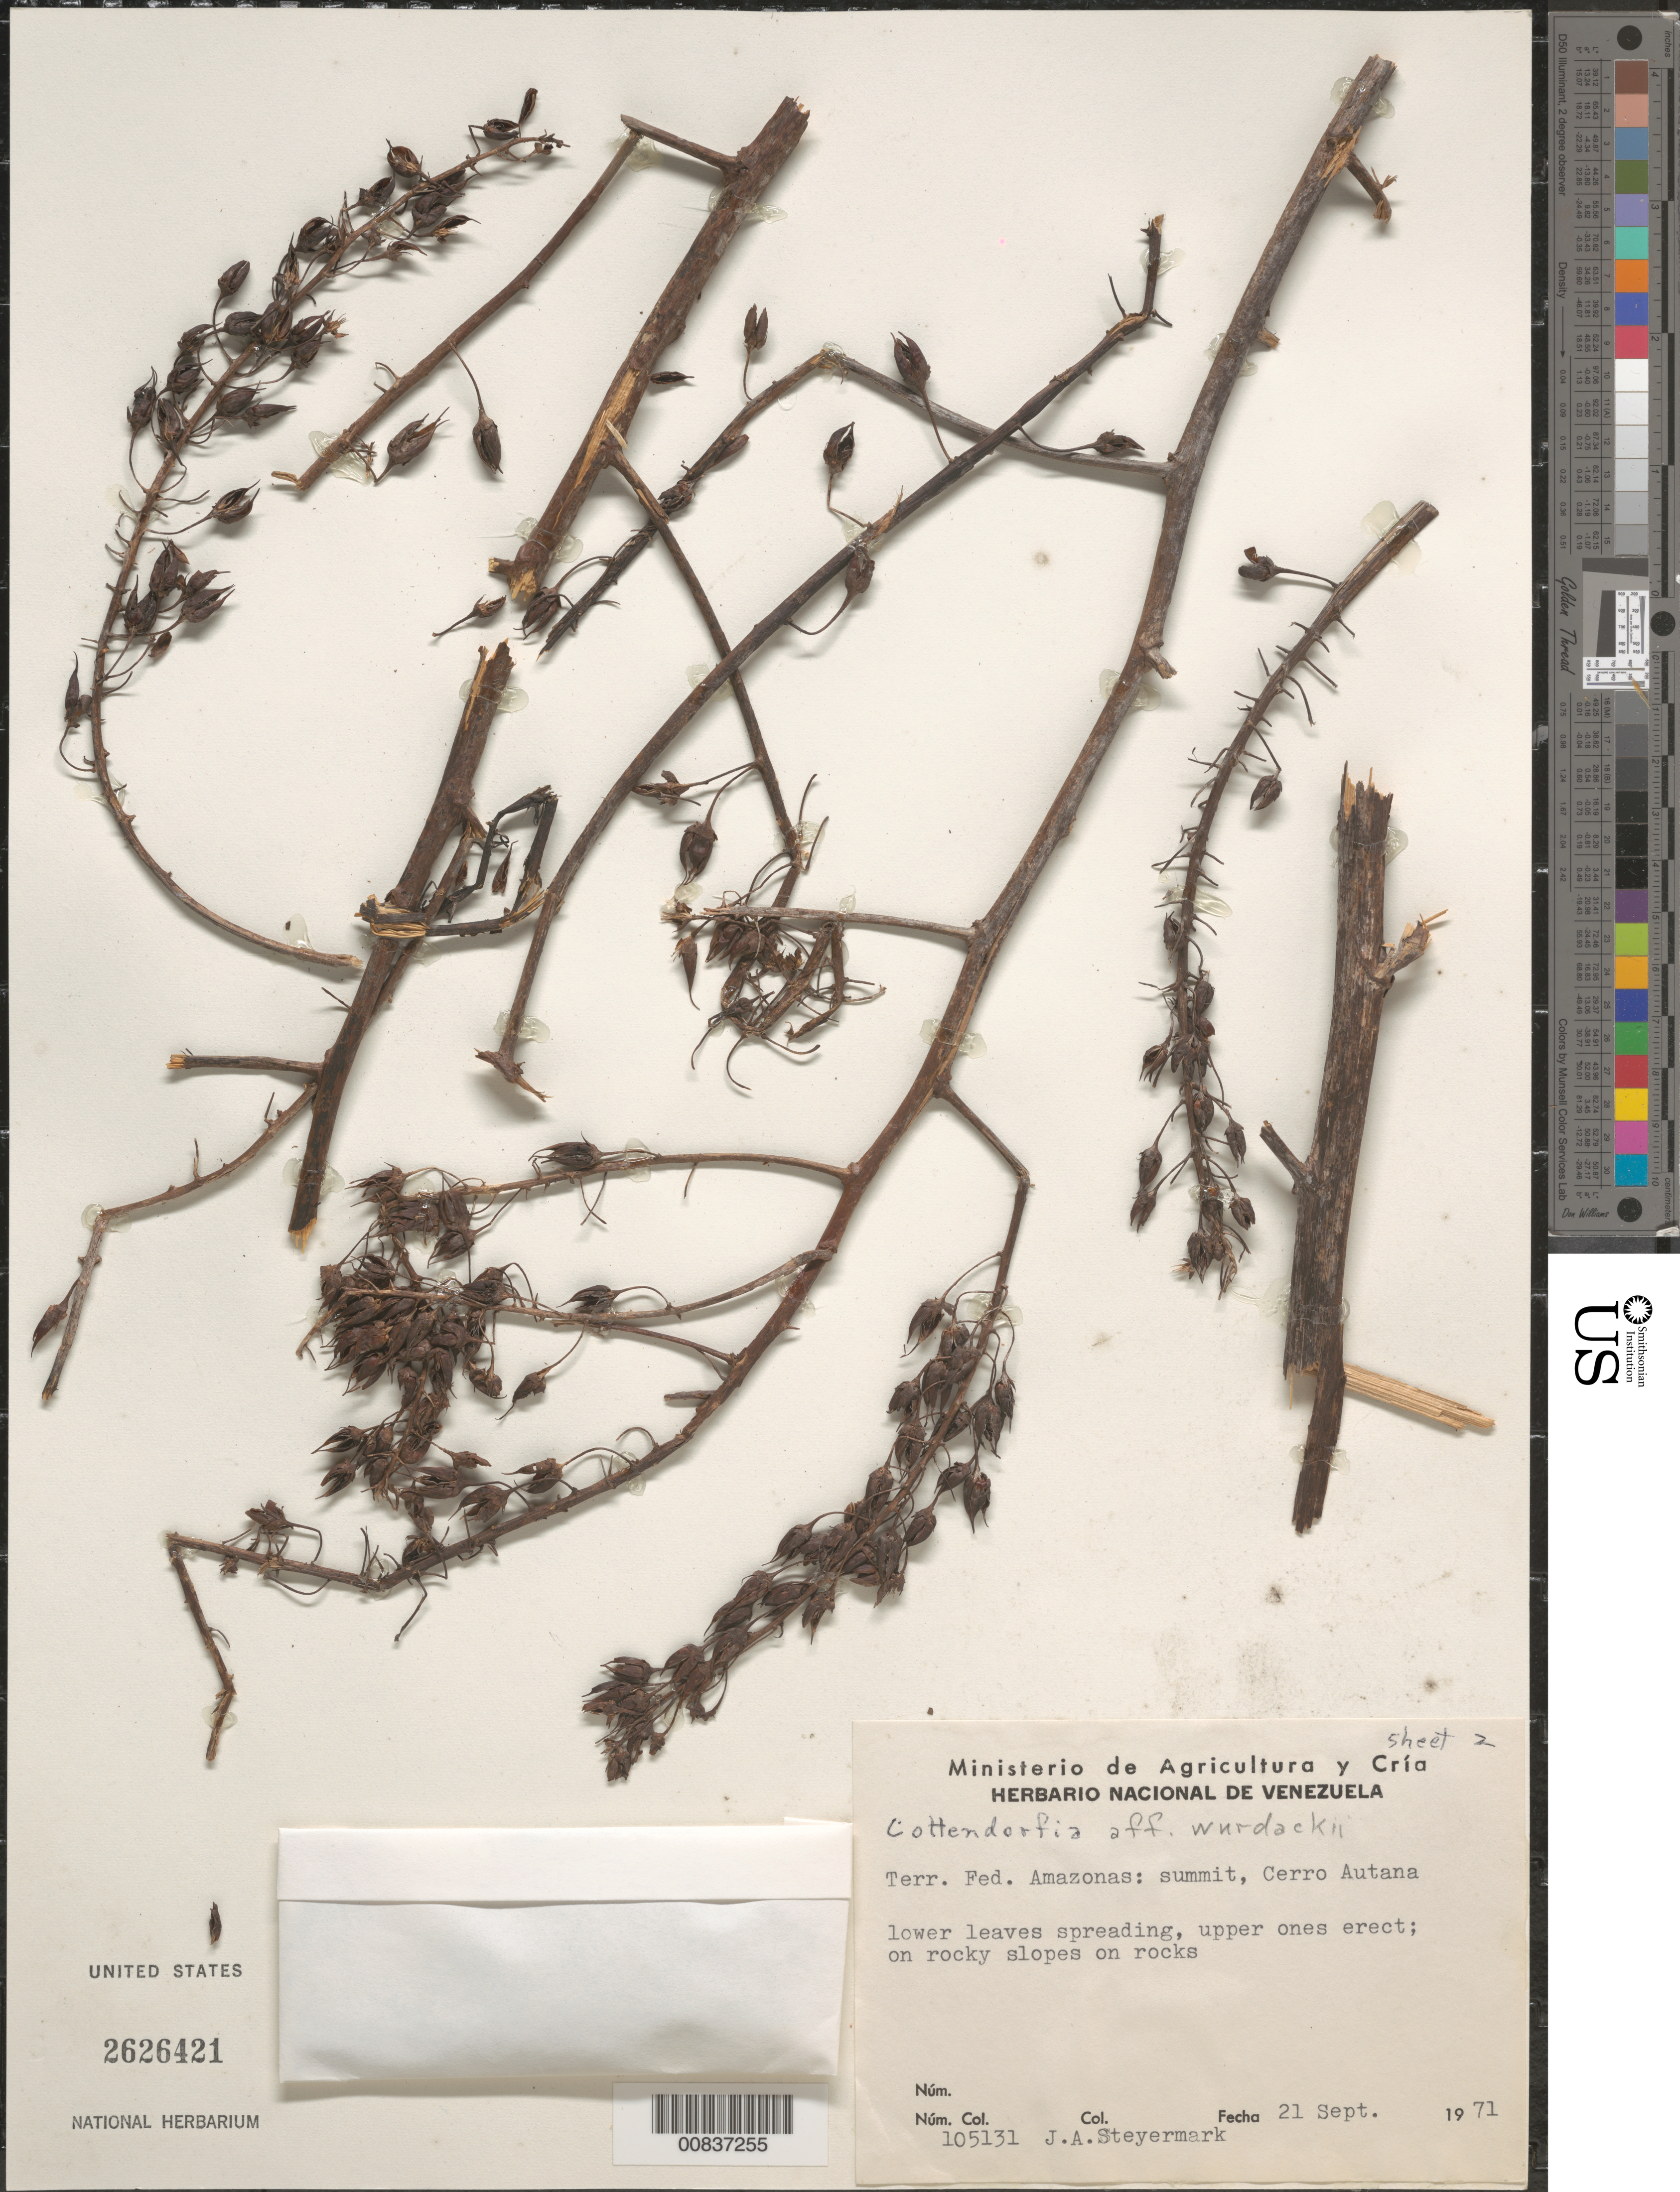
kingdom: Plantae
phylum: Tracheophyta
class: Liliopsida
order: Poales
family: Bromeliaceae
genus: Lindmania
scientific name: Lindmania sp.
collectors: J. Steyermark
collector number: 105131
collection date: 1971-09-21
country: Venezuela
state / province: Amazonas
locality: Terr. Fed. Amazonas: summit, Cerro Autana.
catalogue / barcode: US 2626421